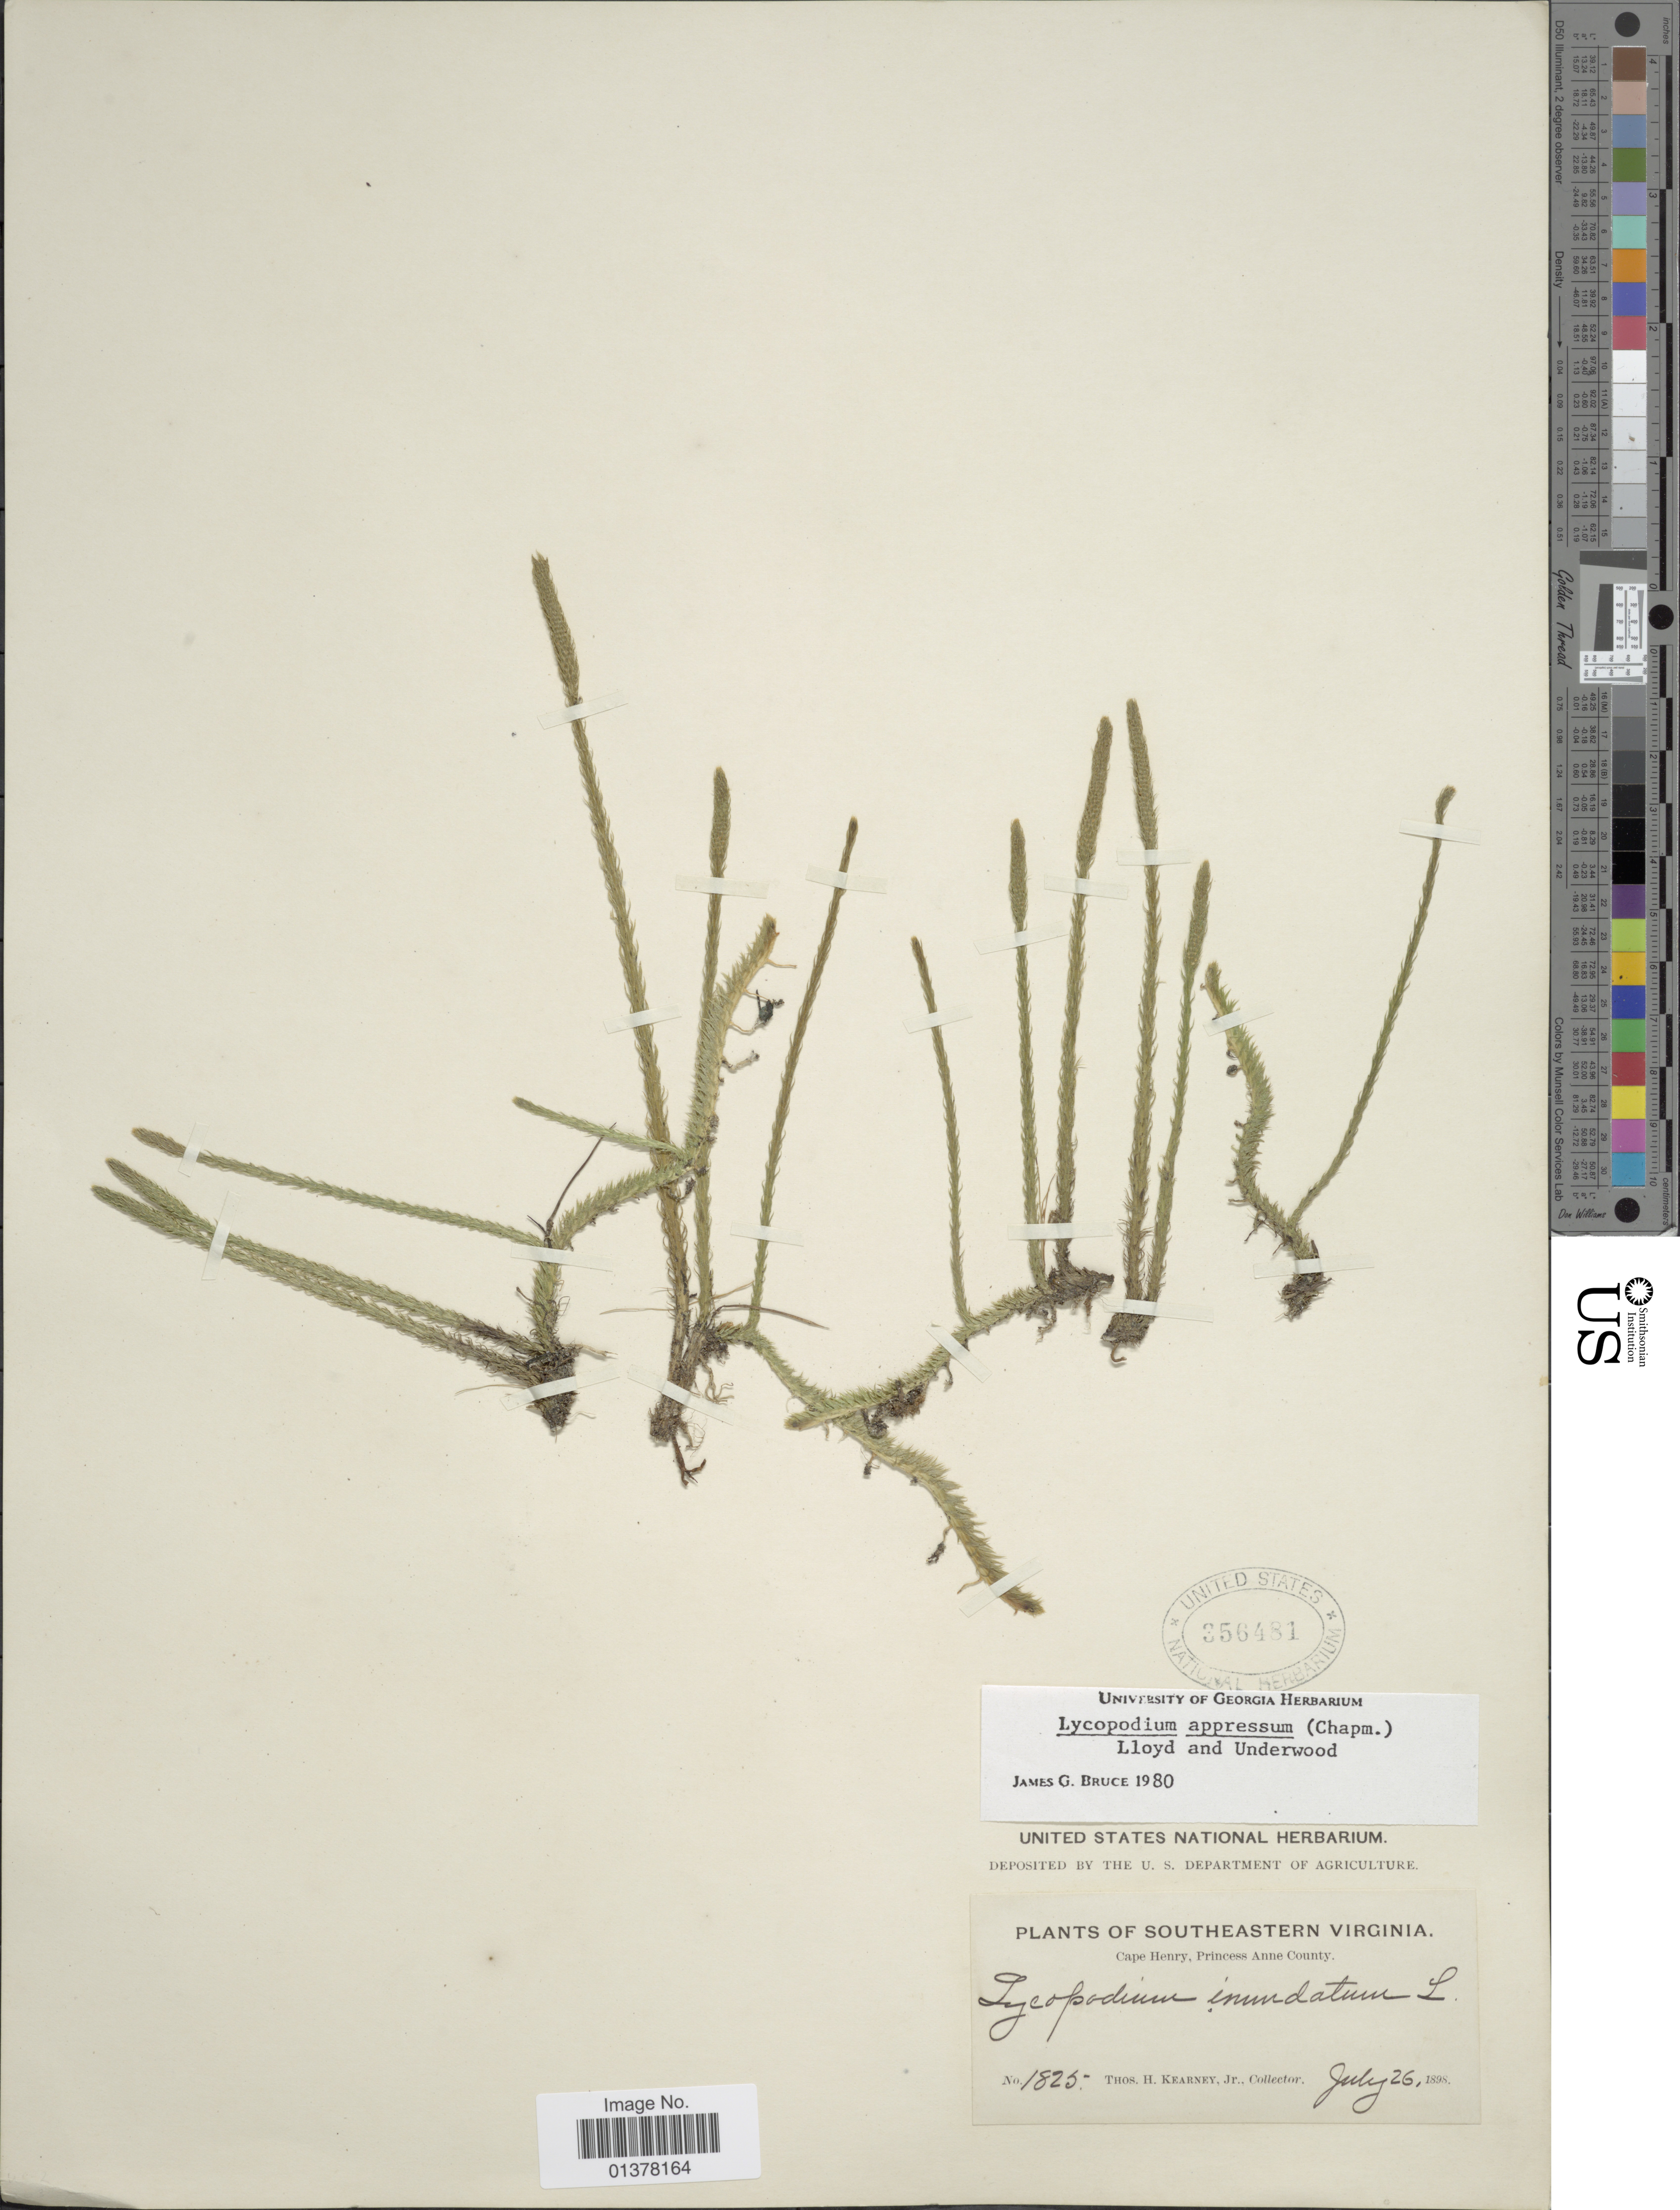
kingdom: Plantae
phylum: Tracheophyta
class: Lycopodiopsida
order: Lycopodiales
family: Lycopodiaceae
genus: Lycopodiella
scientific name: Lycopodiella appressa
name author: (Chapm.) Cranfill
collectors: T. H. Kearney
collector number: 1825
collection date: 1898-07-26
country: United States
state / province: Virginia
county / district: City of Virginia Beach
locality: Southeastern Virginia, Cape Henry, Princess Anne County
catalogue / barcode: US 356481